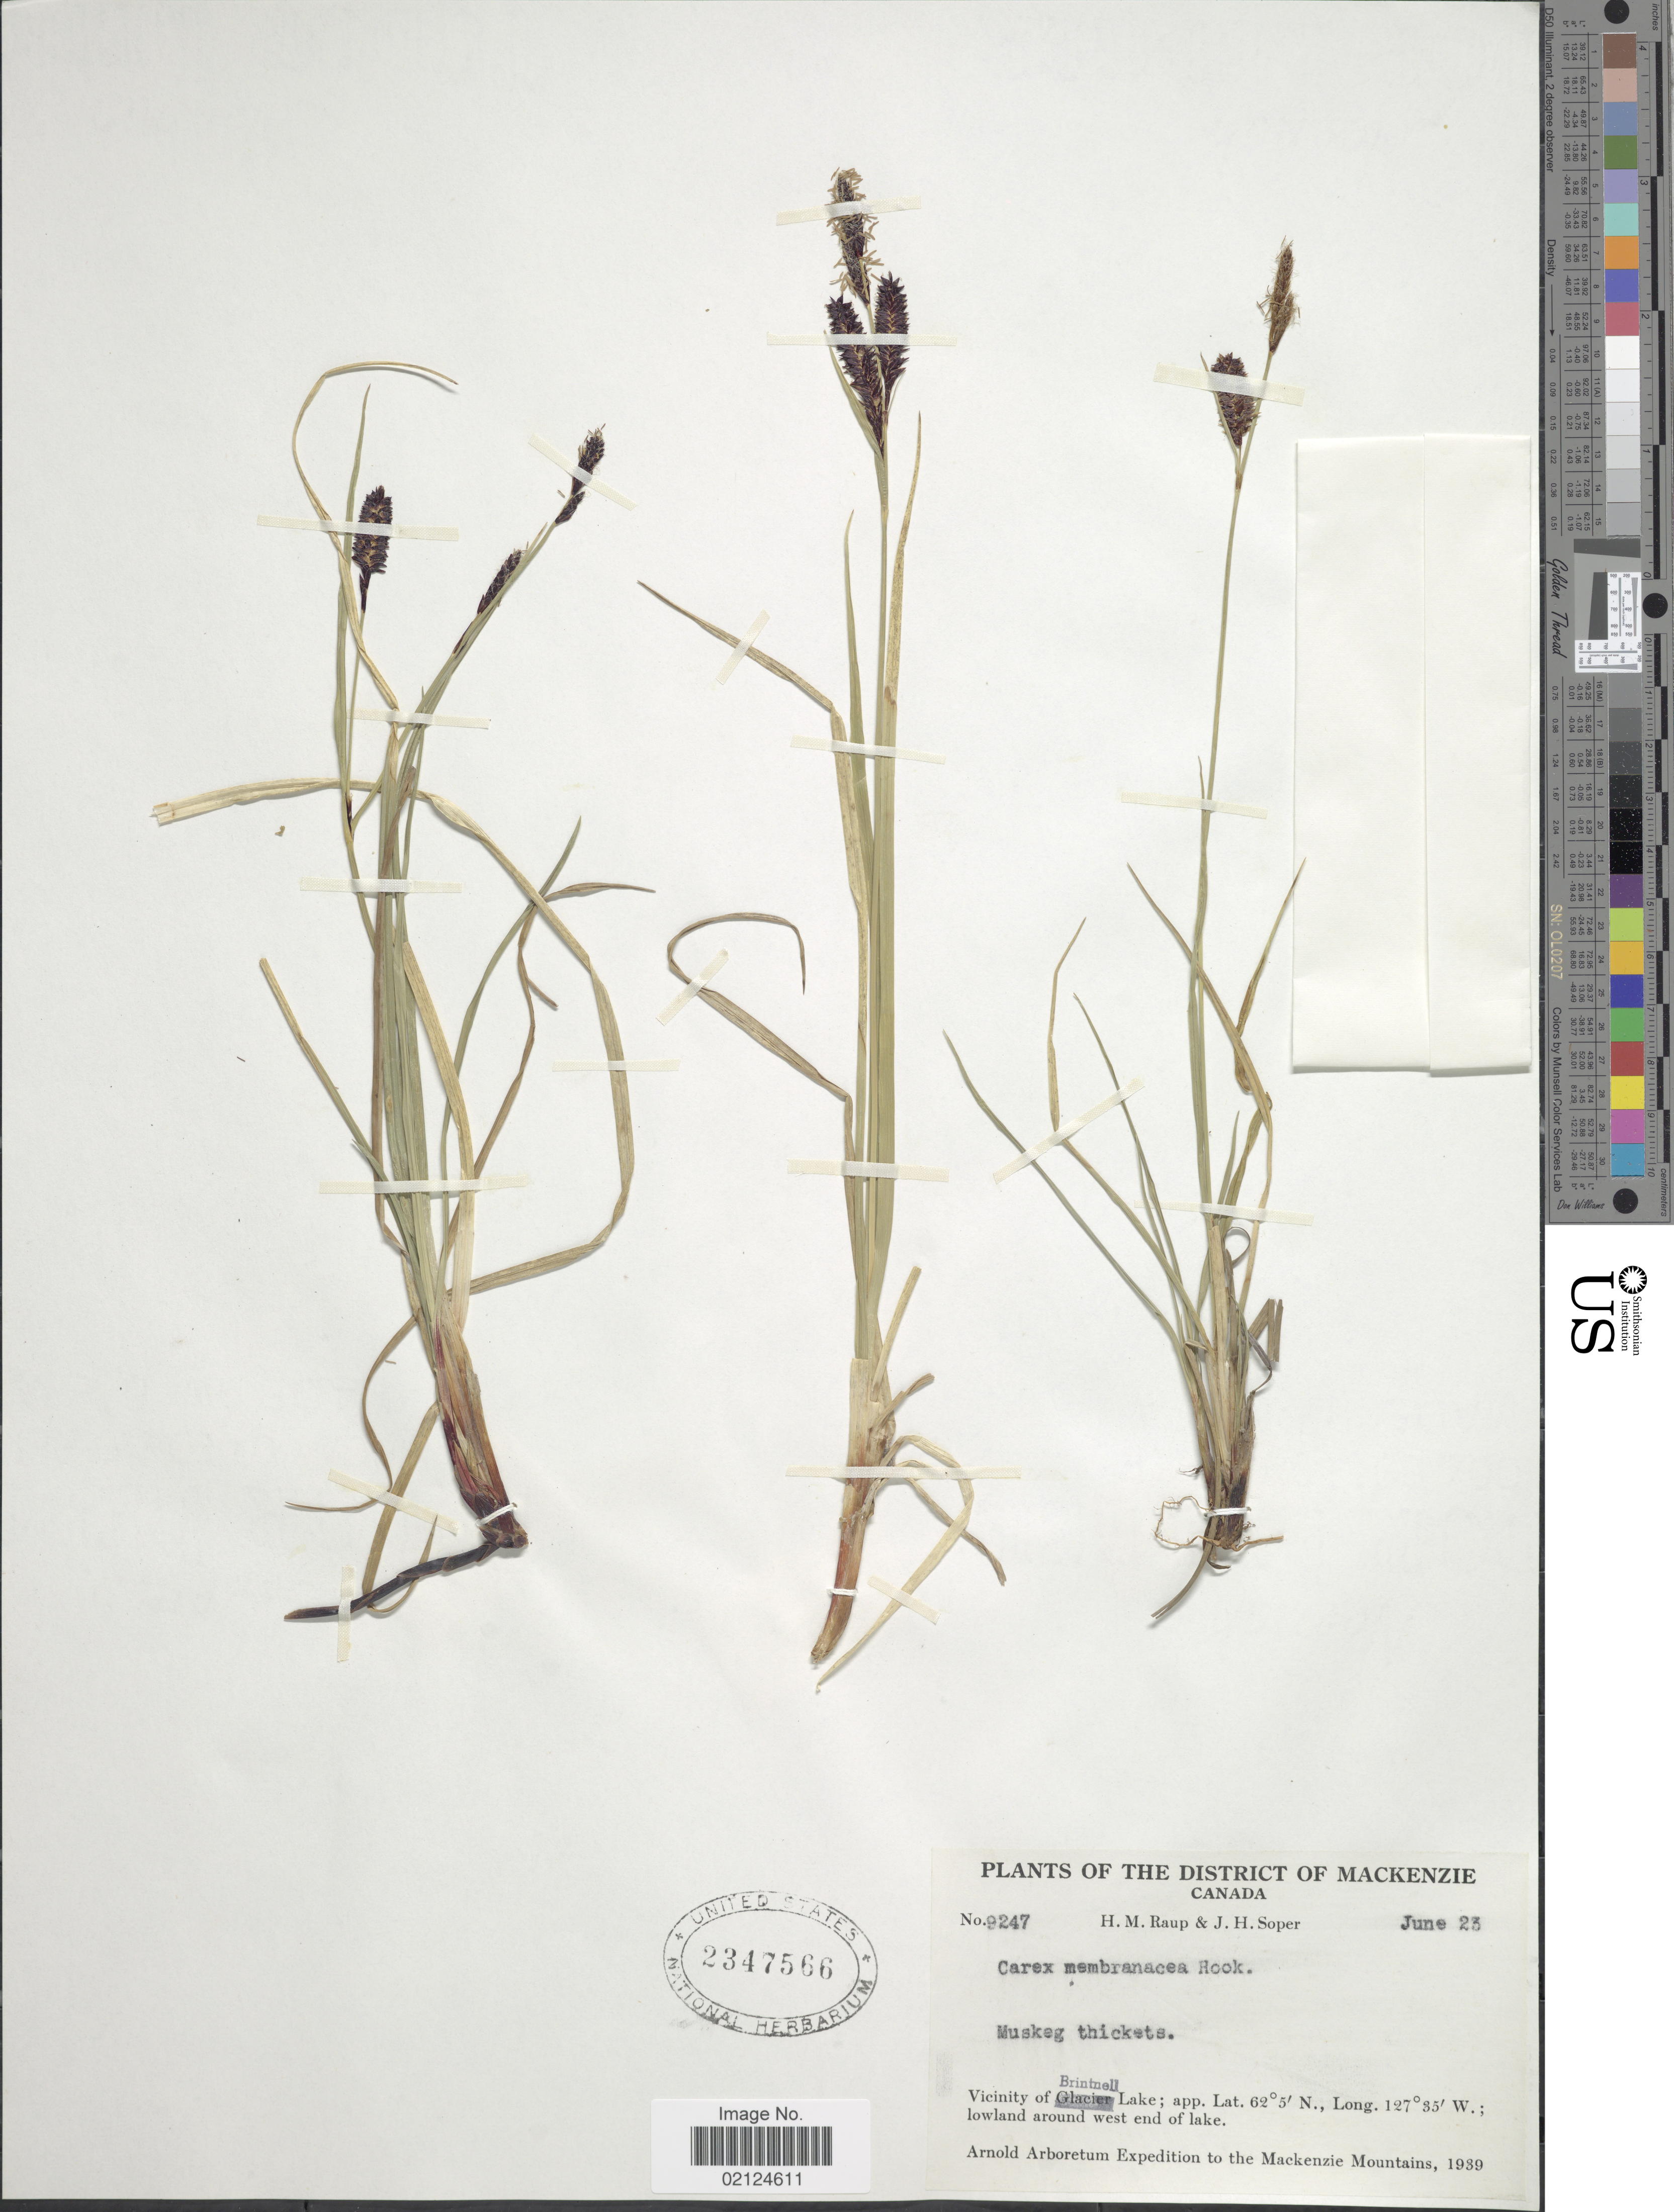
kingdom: Plantae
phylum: Tracheophyta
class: Liliopsida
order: Poales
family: Cyperaceae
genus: Carex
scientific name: Carex membranacea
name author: Hook.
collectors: H. Raup & J. H. Soper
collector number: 9247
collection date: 1939-06-23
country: Canada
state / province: British Columbia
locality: District of Mackenzie. Vicinity of Brintnell Lake, around west end of lake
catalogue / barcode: US 2347566